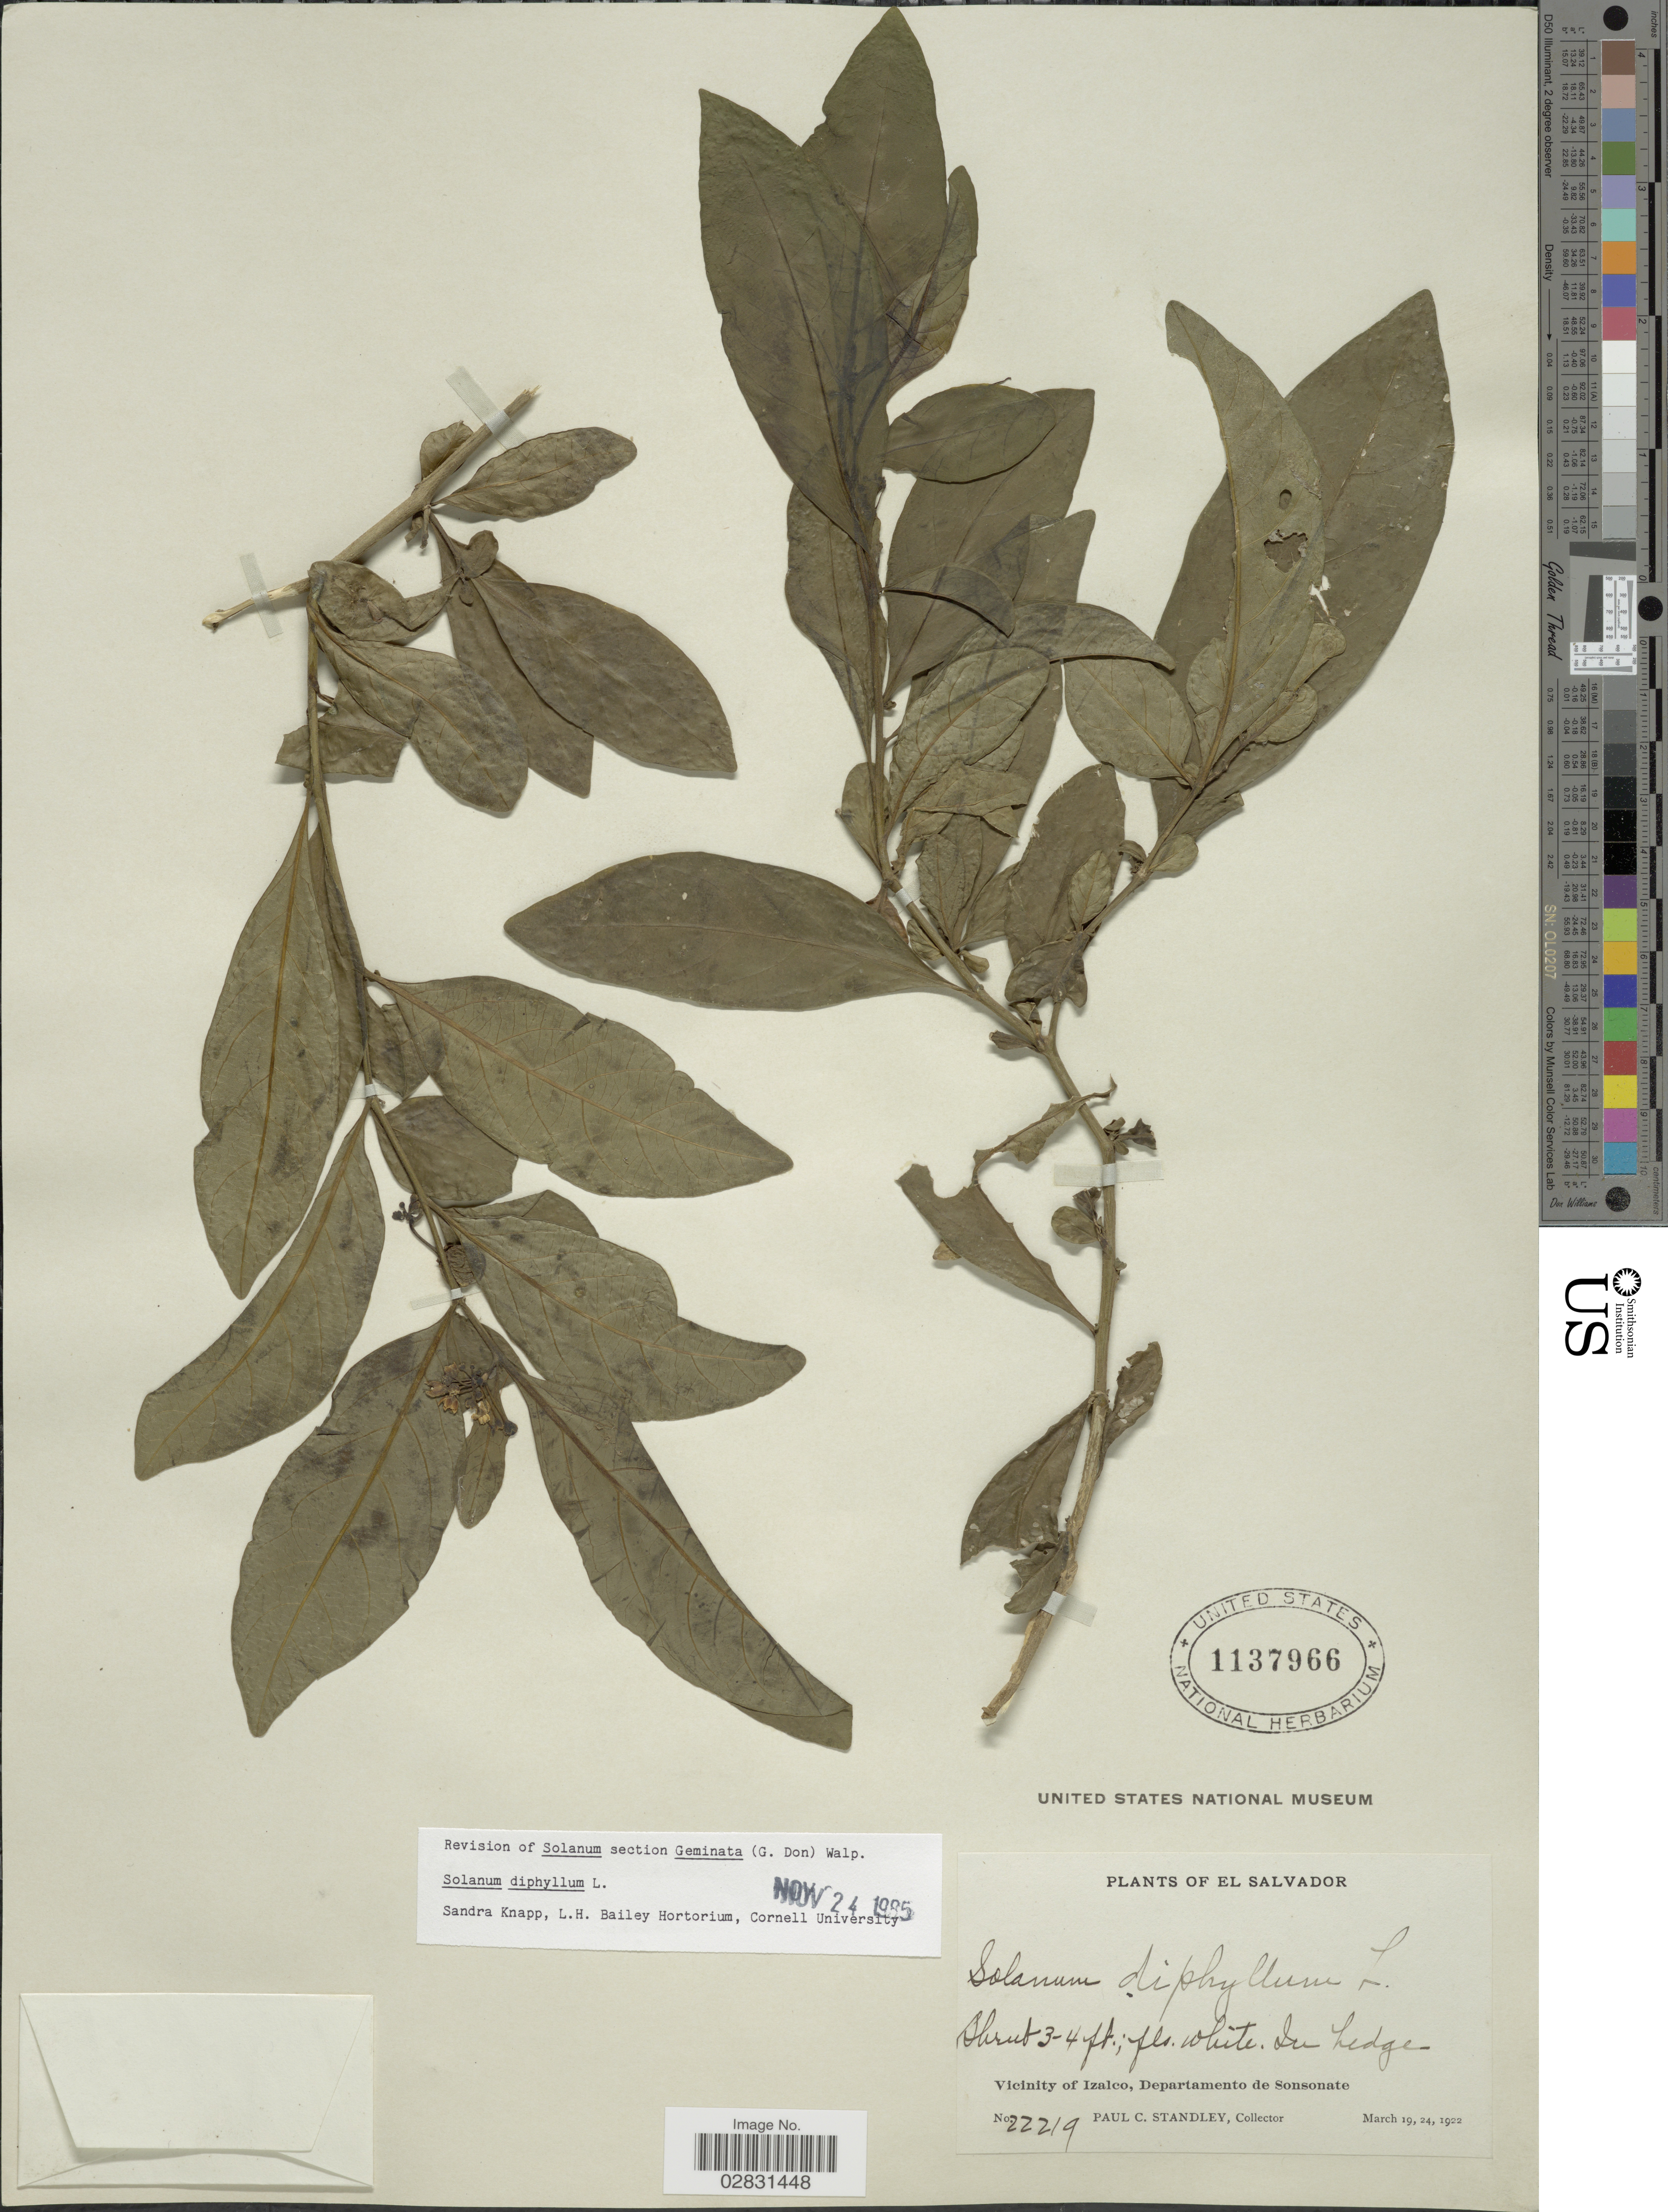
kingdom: Plantae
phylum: Tracheophyta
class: Magnoliopsida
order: Solanales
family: Solanaceae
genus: Solanum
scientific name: Solanum diphyllum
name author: L.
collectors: P. C. Standley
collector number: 22219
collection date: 1922-03-19/1922-03-24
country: El Salvador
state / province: Sonsonate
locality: Vicinity of Izalco, Departamento de Sonsonate.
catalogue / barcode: US 1137966